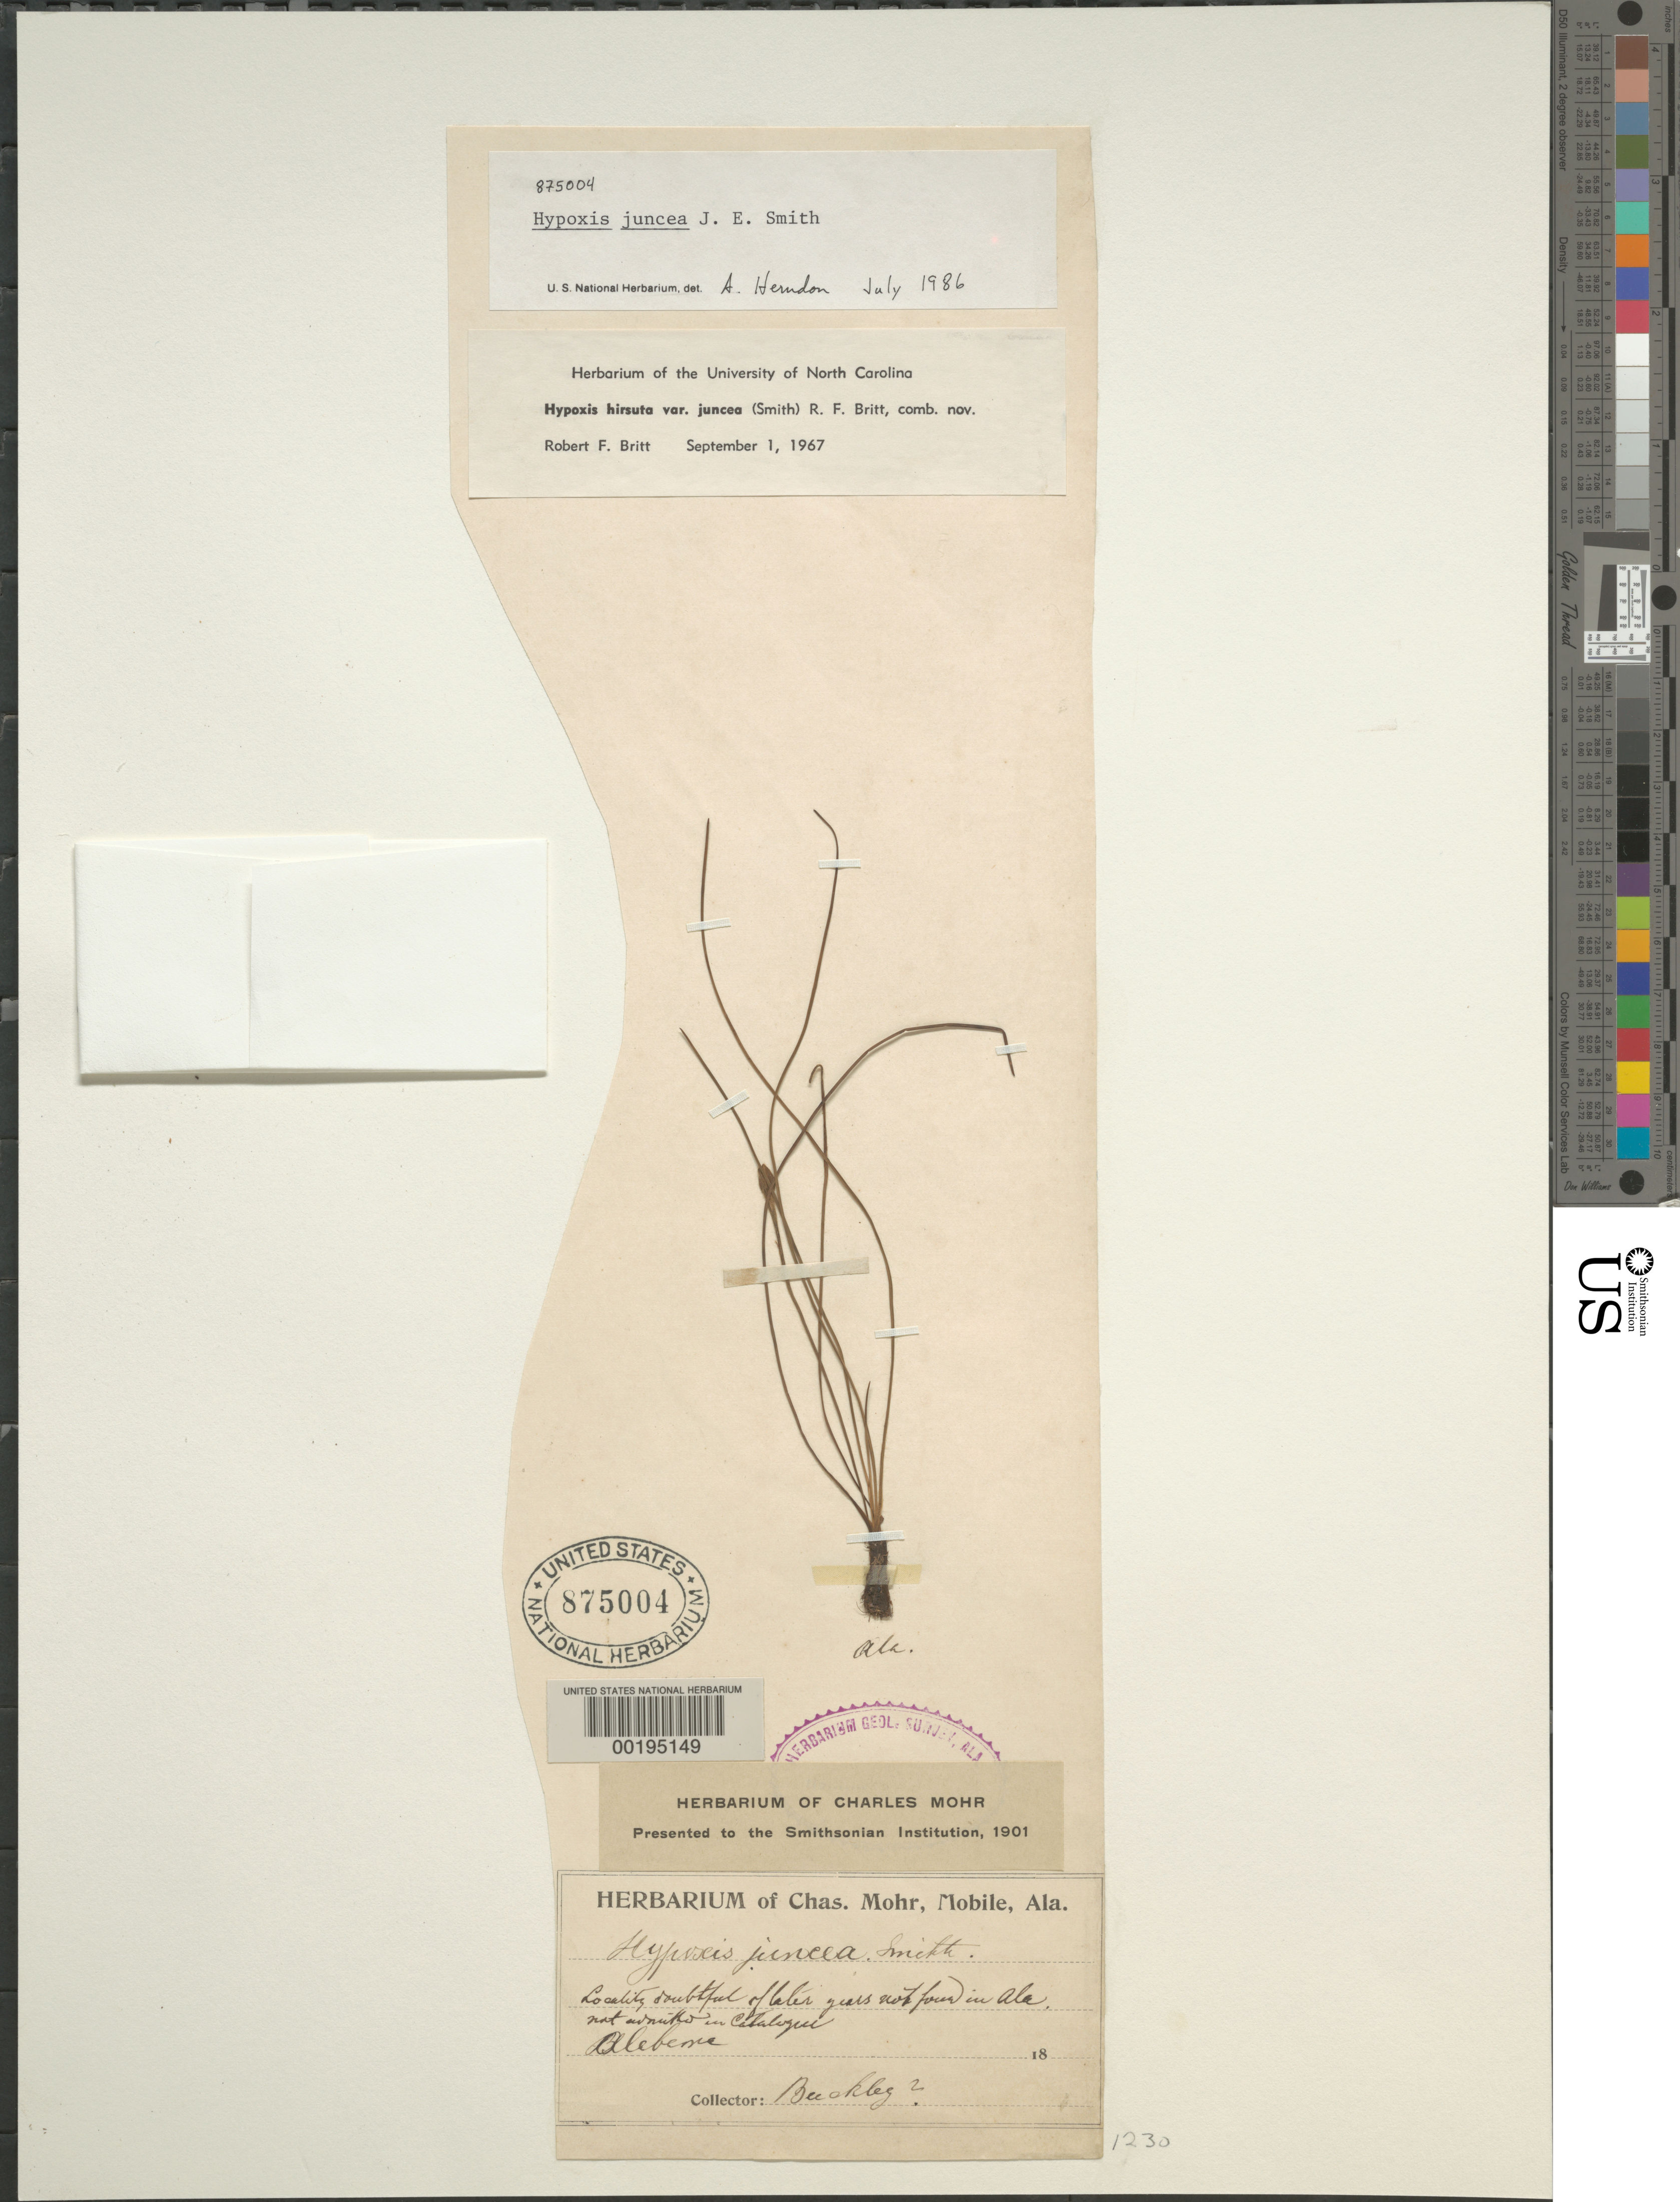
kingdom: Plantae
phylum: Tracheophyta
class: Liliopsida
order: Asparagales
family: Hypoxidaceae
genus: Hypoxis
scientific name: Hypoxis juncea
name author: Small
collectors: -- Buckley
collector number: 470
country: United States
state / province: Alabama (?)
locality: (locality doubtful)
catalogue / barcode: US 875004